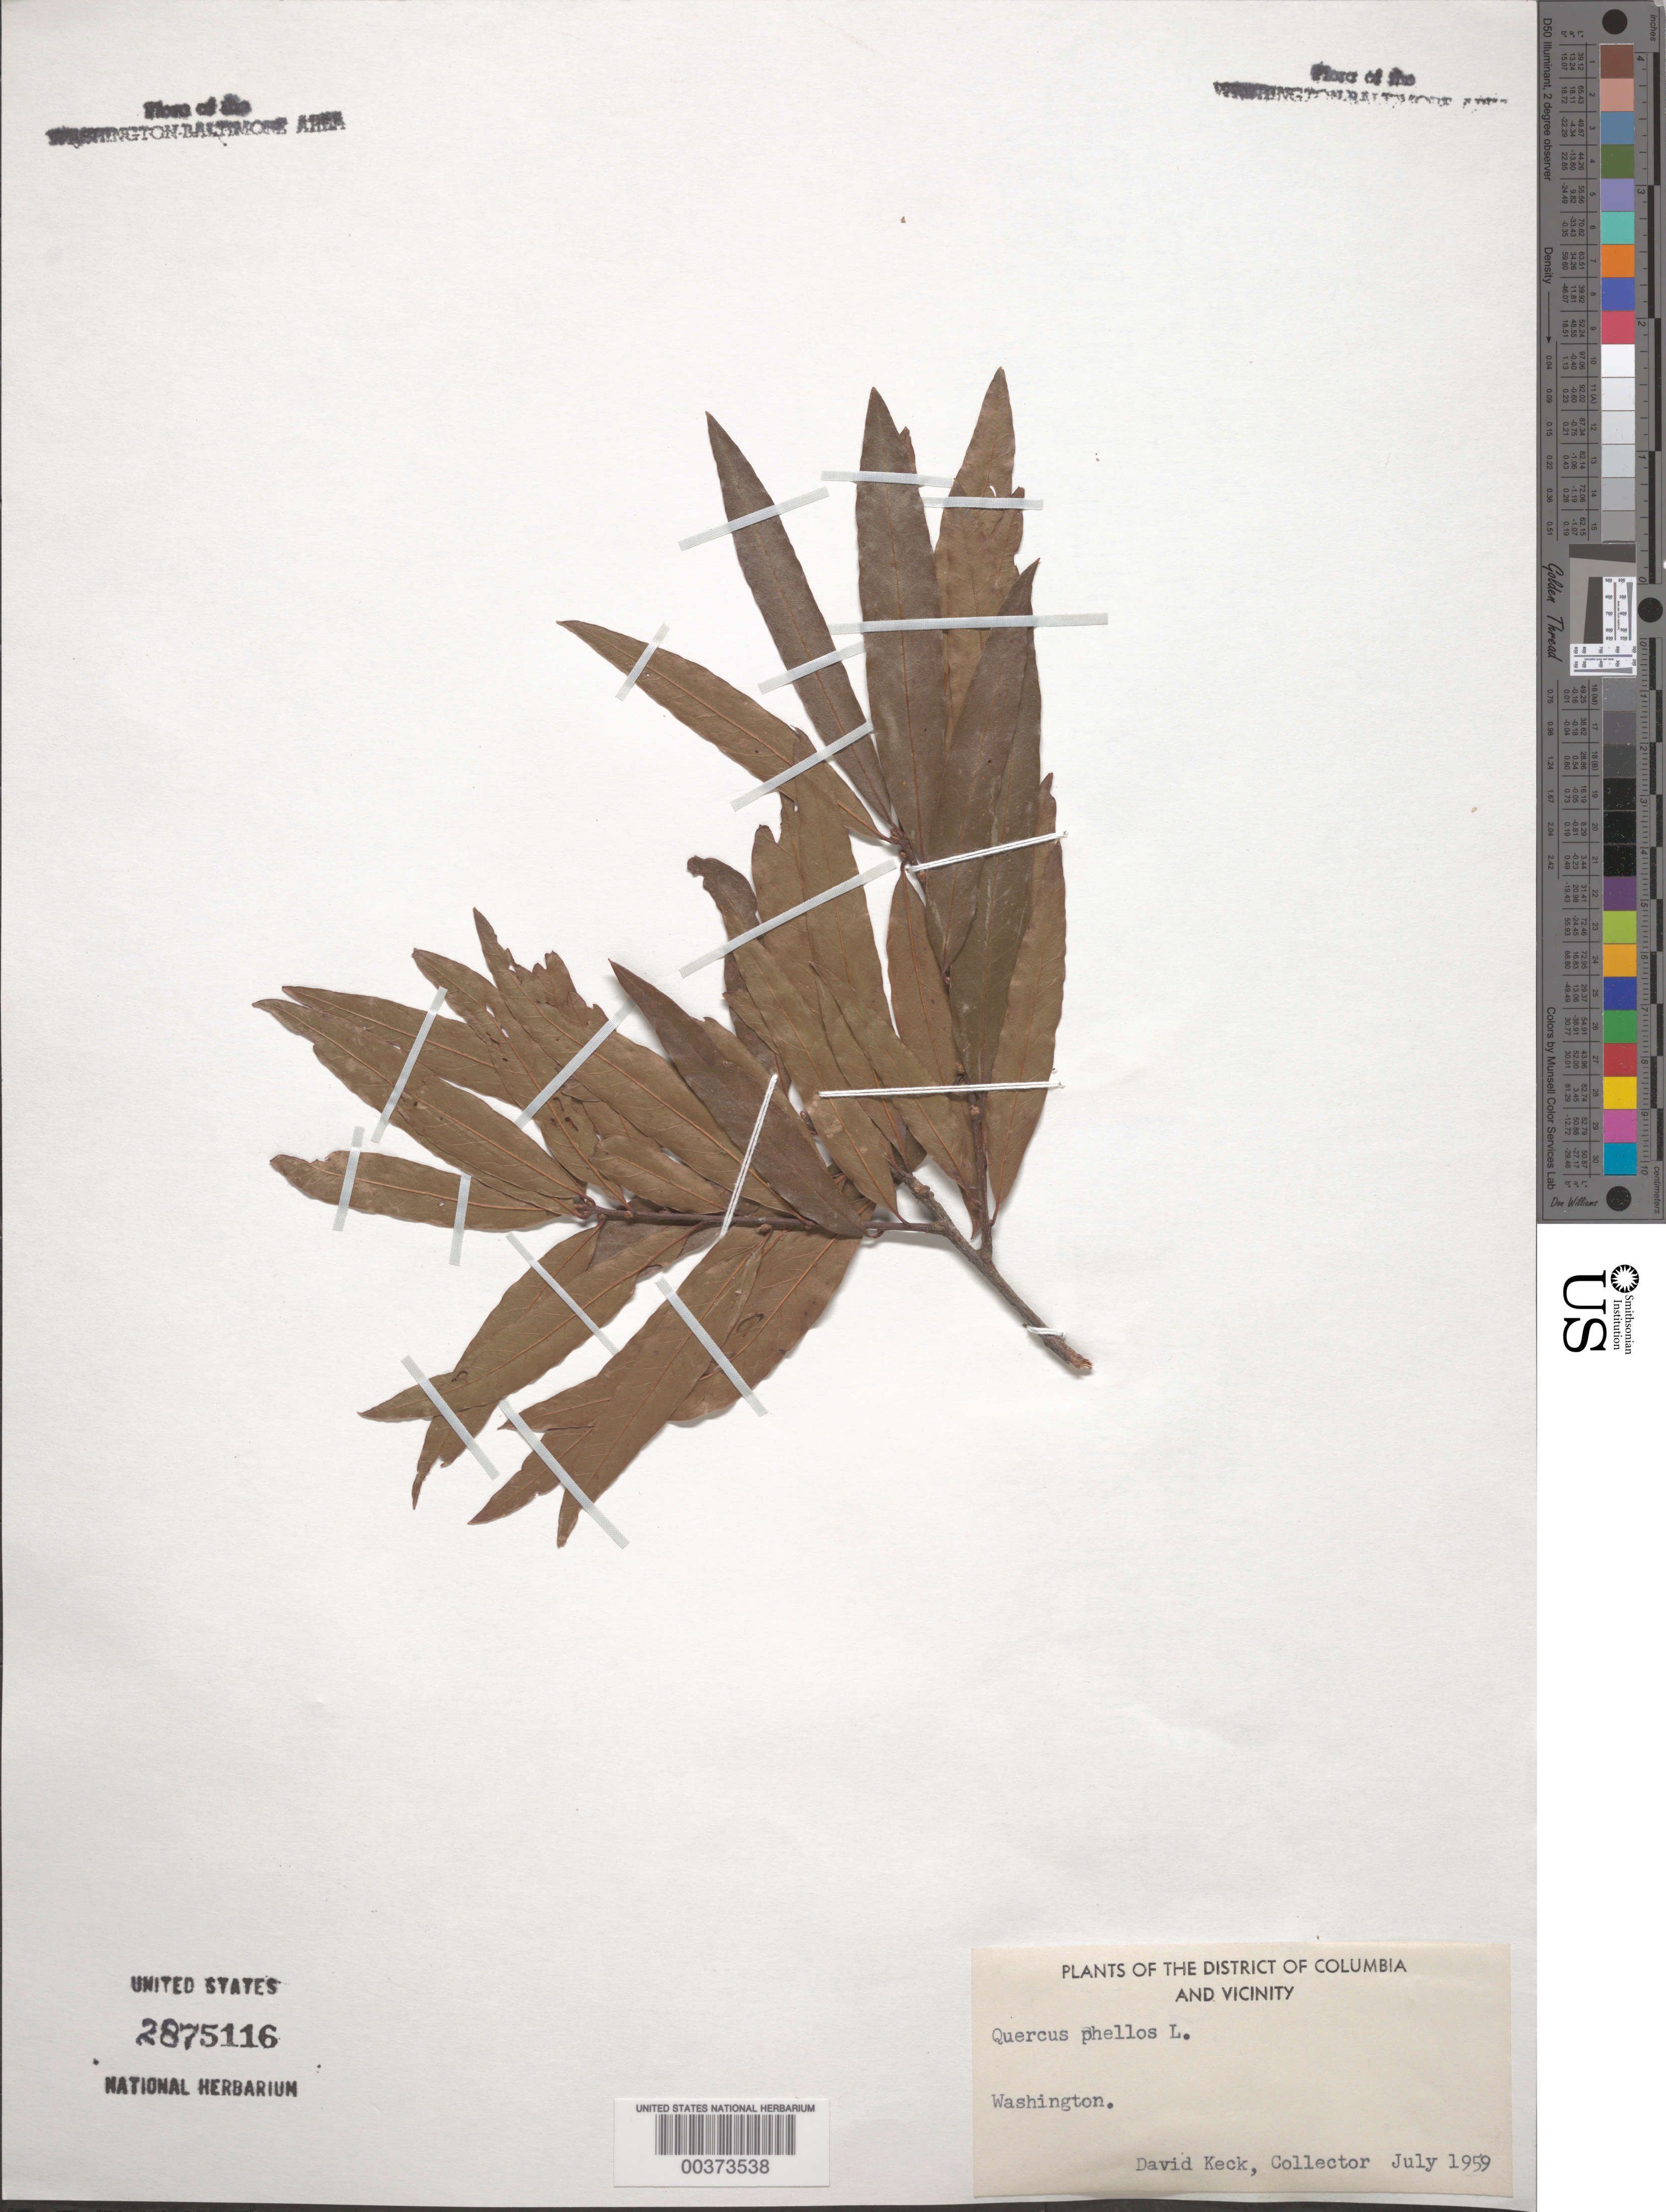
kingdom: Plantae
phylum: Tracheophyta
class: Magnoliopsida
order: Fagales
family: Fagaceae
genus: Quercus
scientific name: Quercus phellos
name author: L.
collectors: D. D. Keck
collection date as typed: Jul 1959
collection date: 1959-07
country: United States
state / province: District of Columbia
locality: Washington DC area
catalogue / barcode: US 2875116